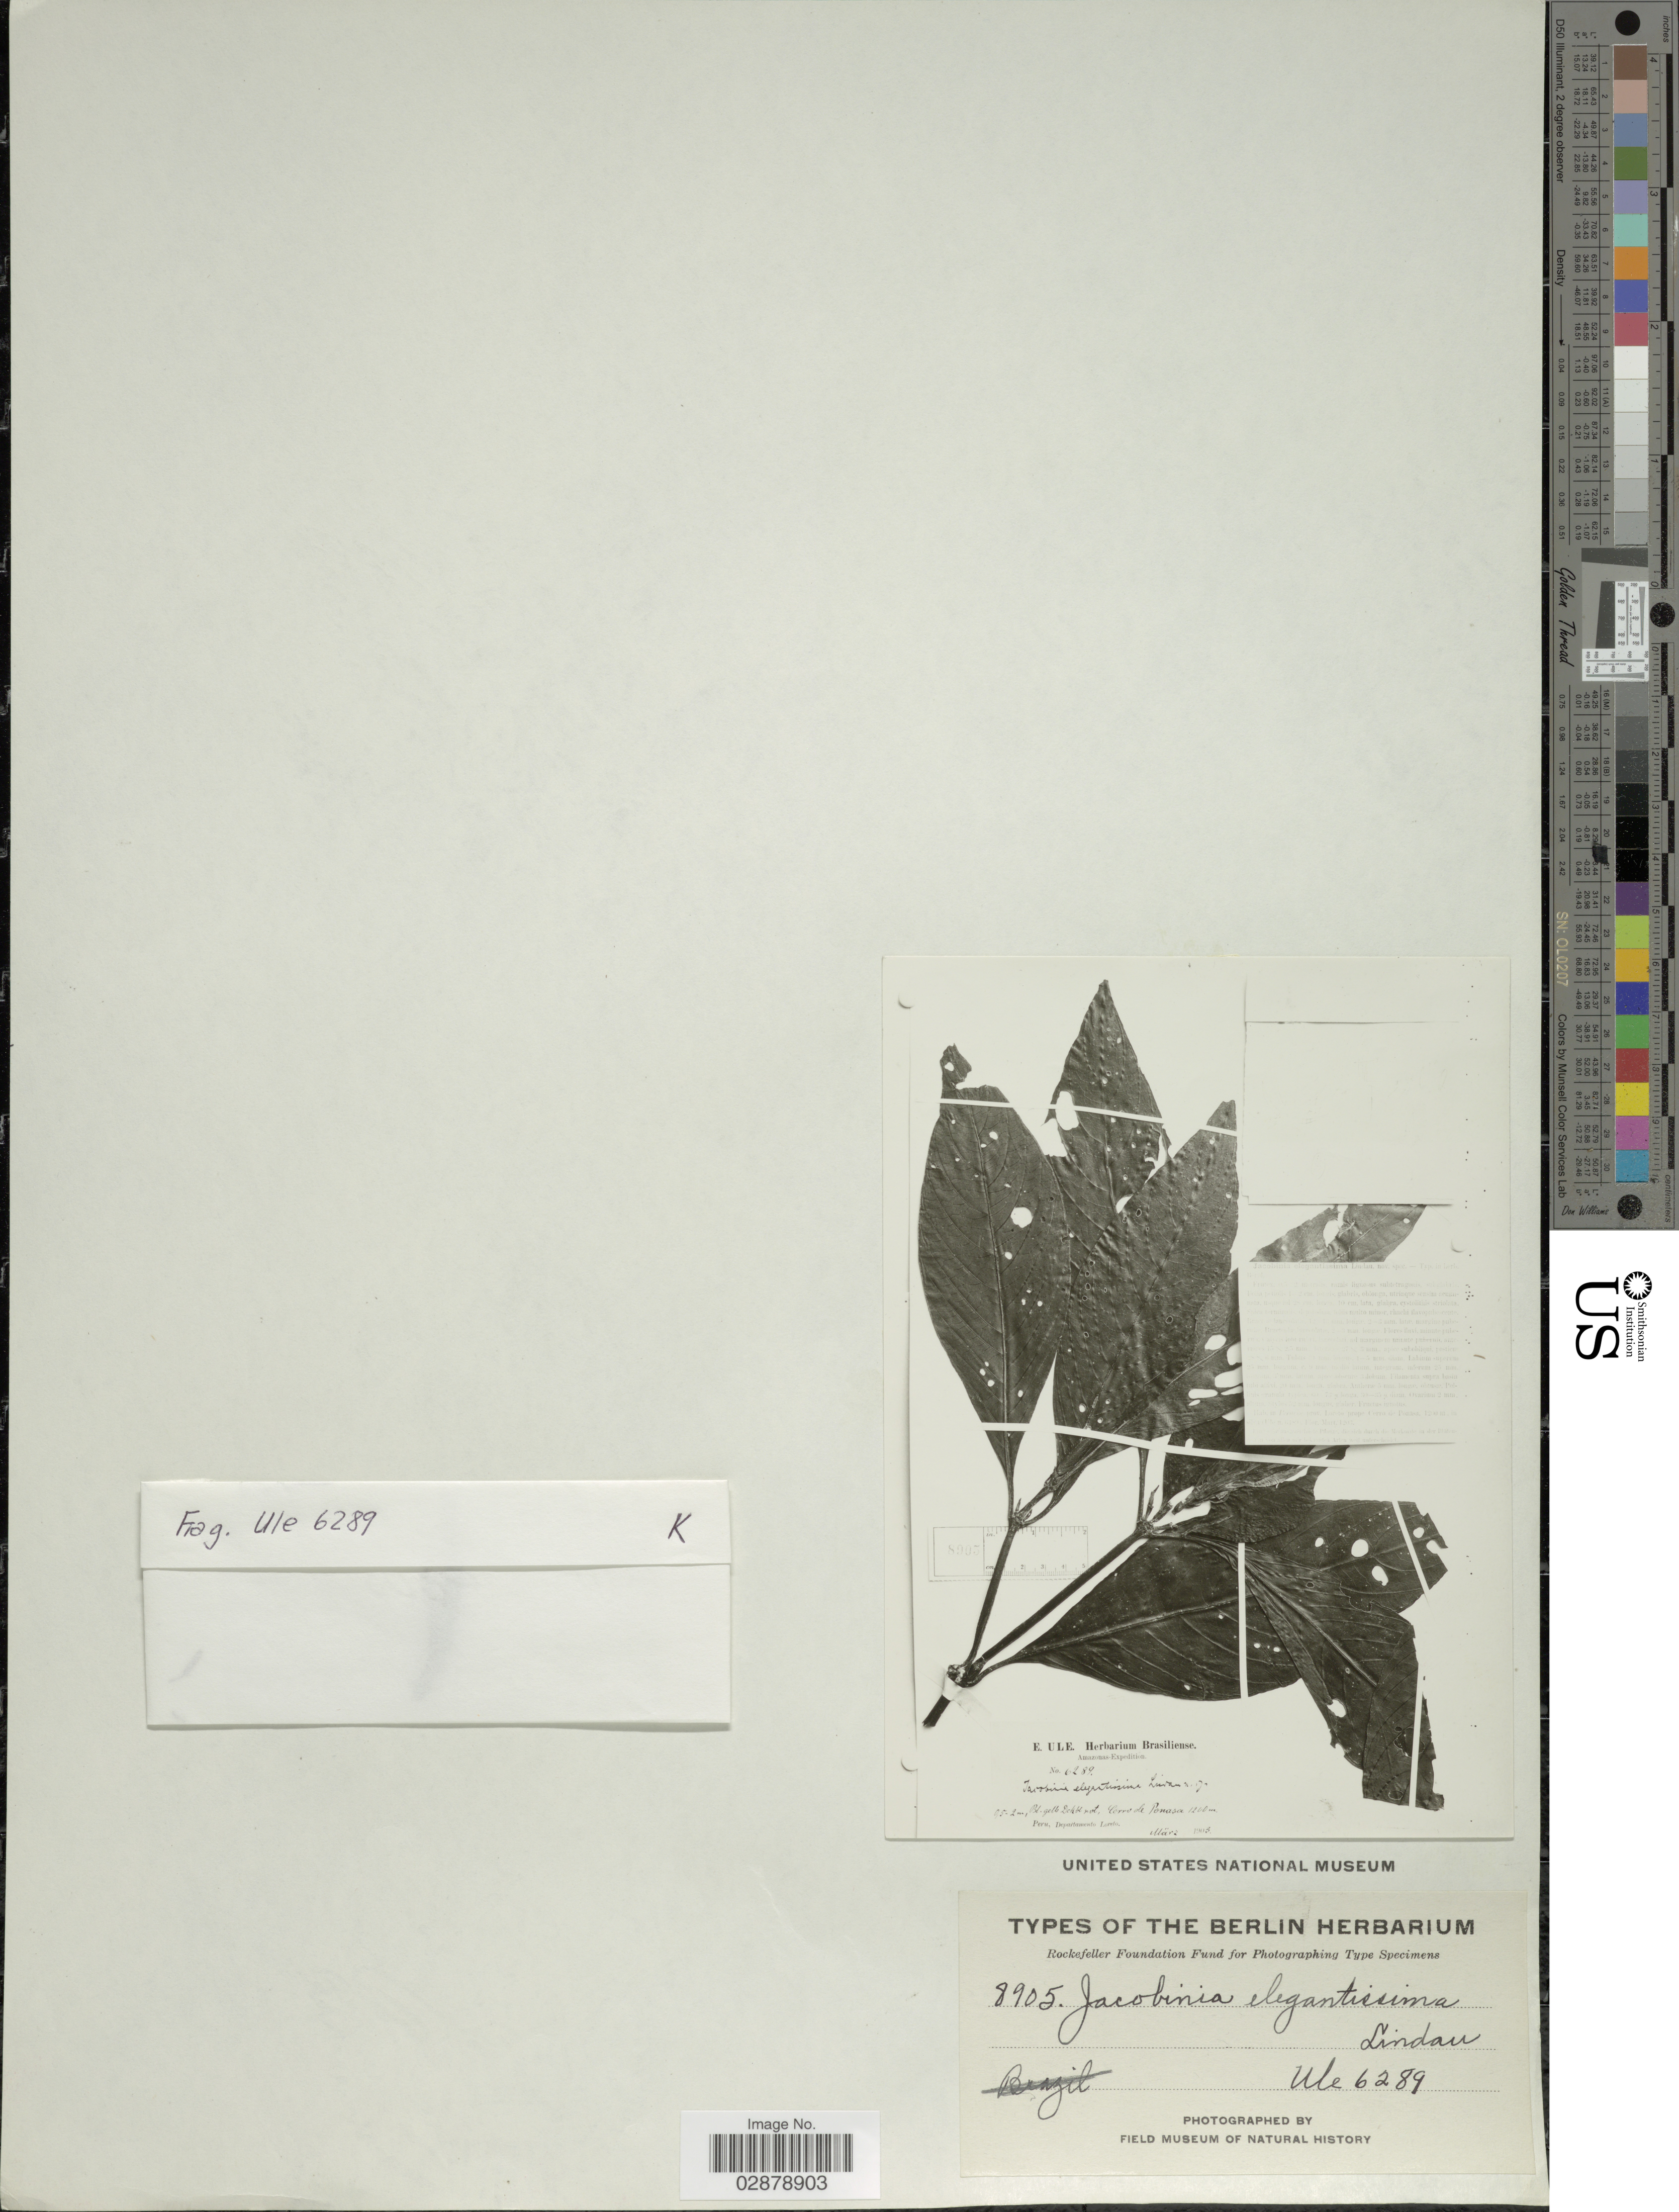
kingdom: Plantae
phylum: Tracheophyta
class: Magnoliopsida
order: Lamiales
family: Acanthaceae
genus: Justicia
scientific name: Justicia elegantissima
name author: (Lindau) Wassh.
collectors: E. H. Ule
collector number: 6289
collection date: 1903-03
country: Peru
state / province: Loreto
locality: Cerro de Ponasa. Departamento Loreto.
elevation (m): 1200